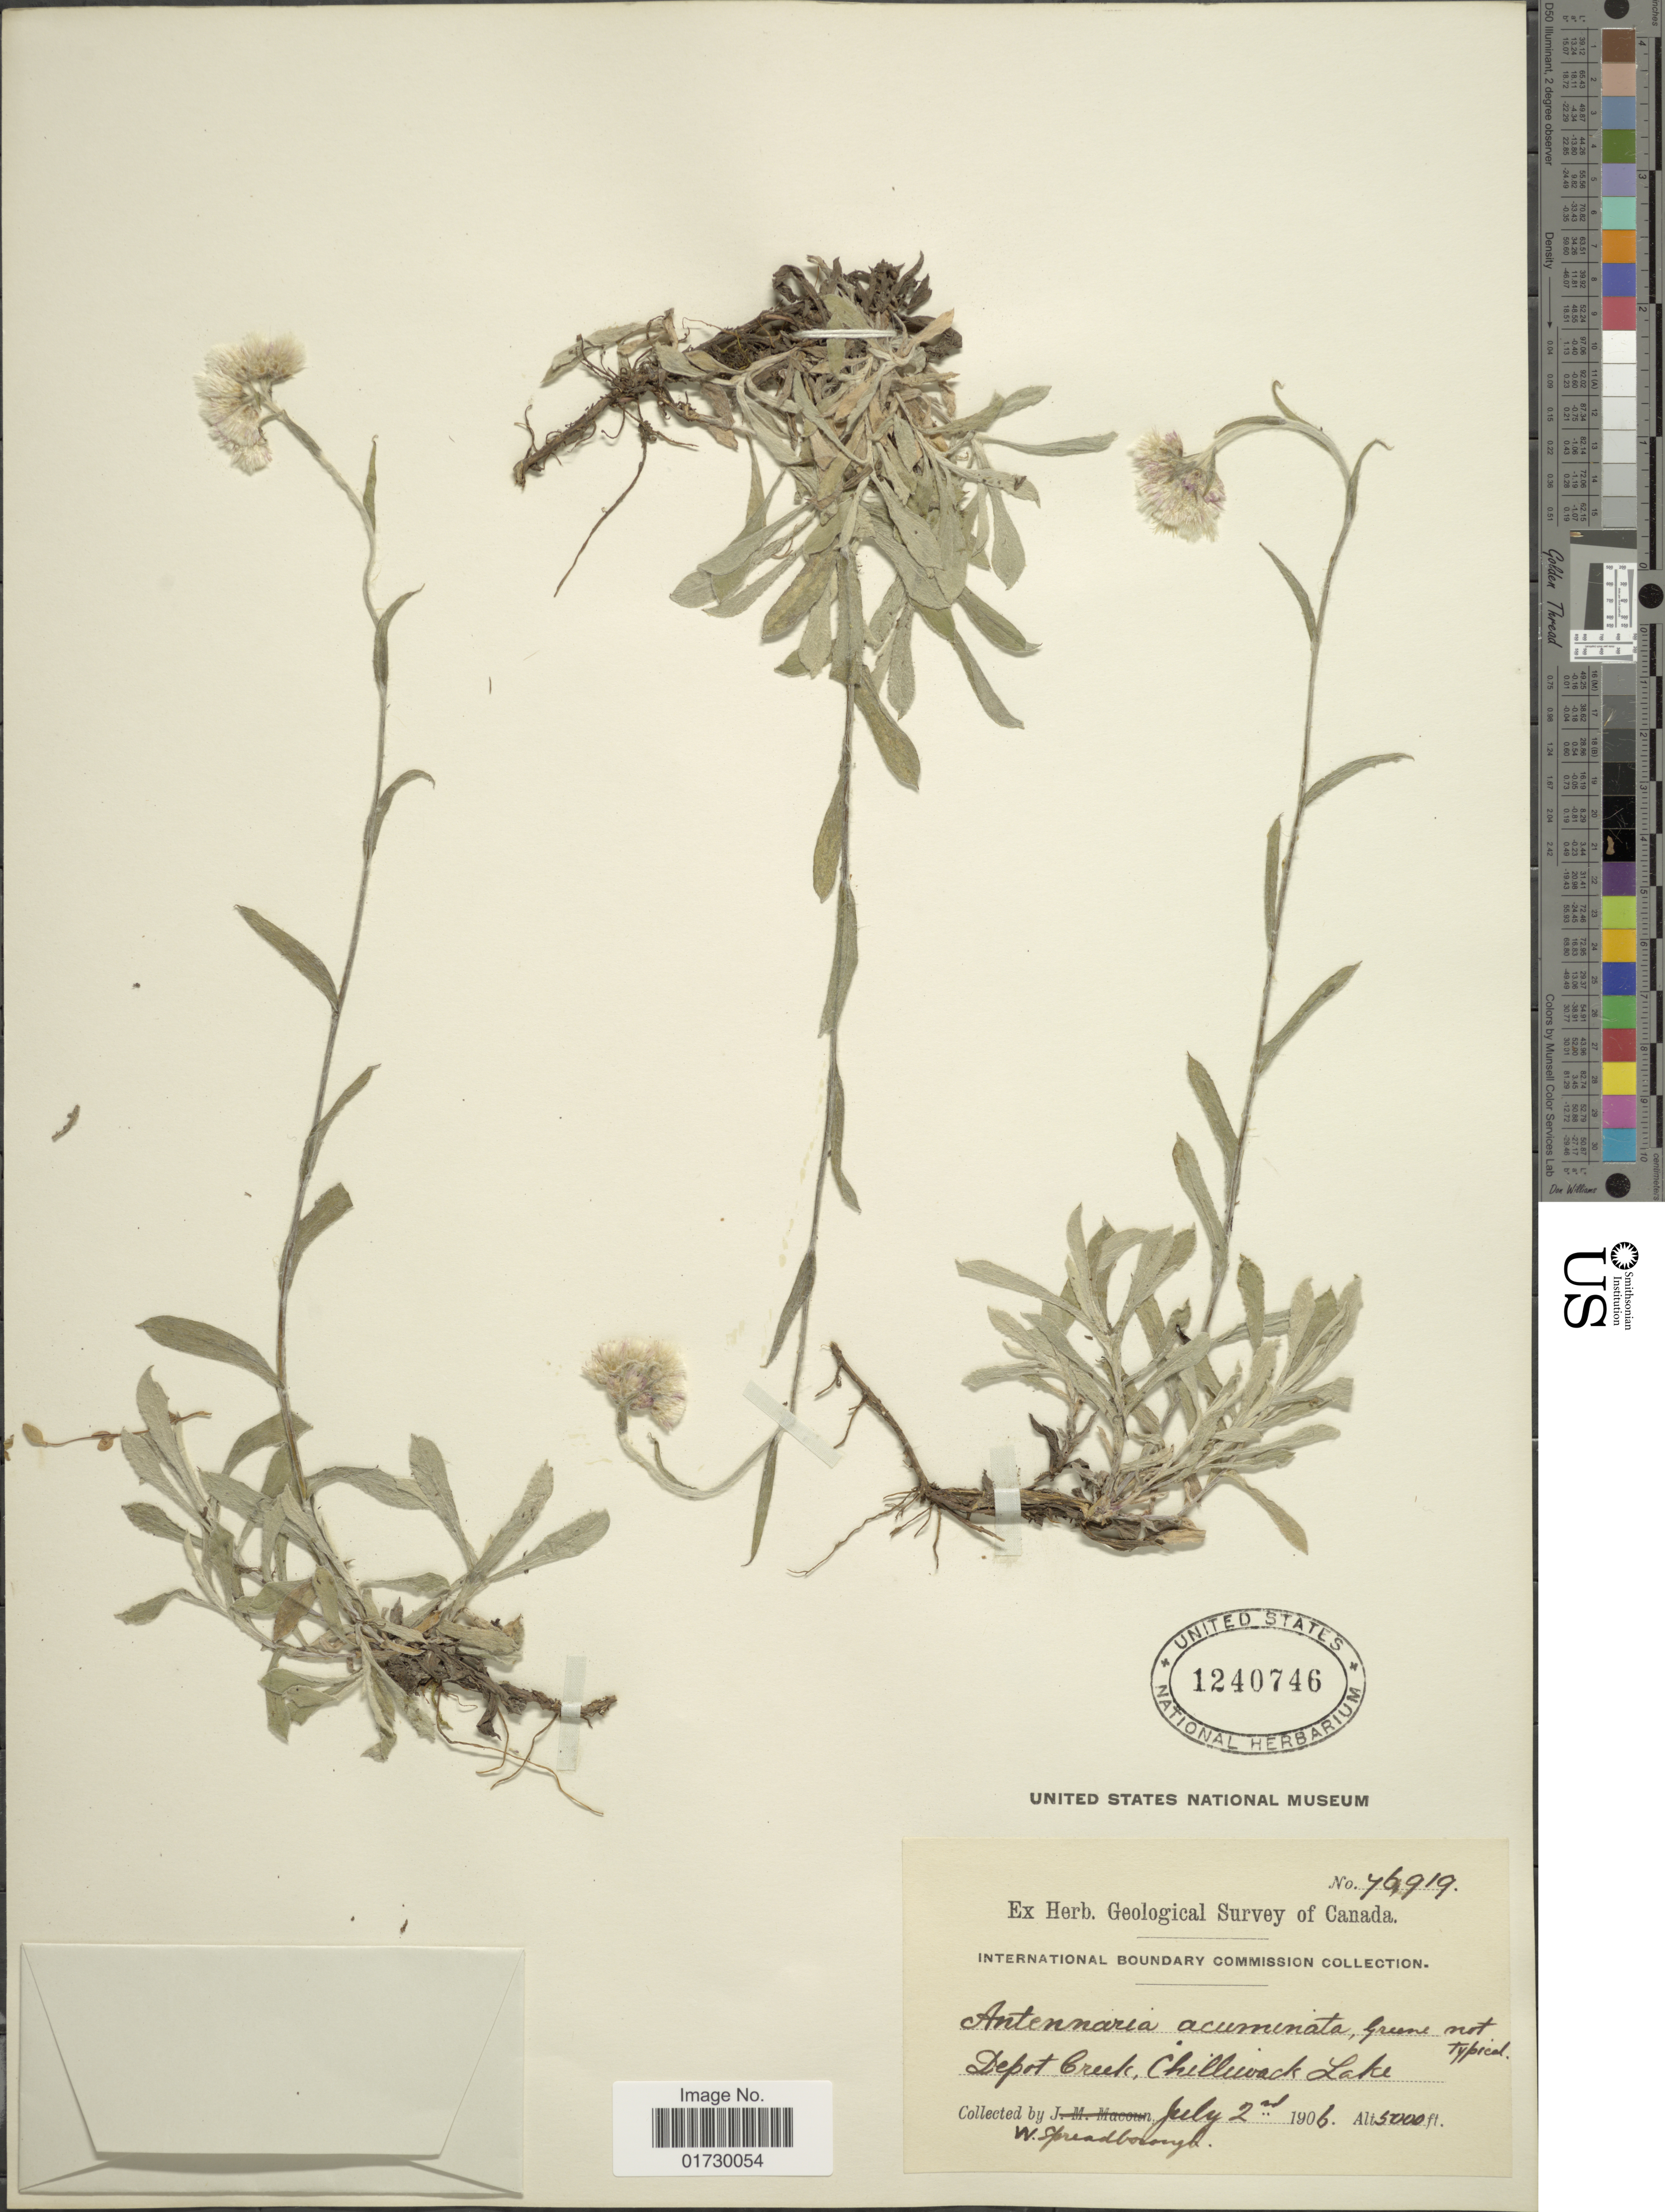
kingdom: Plantae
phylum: Tracheophyta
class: Magnoliopsida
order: Asterales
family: Asteraceae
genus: Antennaria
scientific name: Antennaria acuminata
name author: Greene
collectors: W. Spreadborough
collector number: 76919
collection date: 1906-07-02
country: Canada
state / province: British Columbia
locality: Depot Creek, Chilliwack Lake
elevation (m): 1524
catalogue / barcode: US 1240746